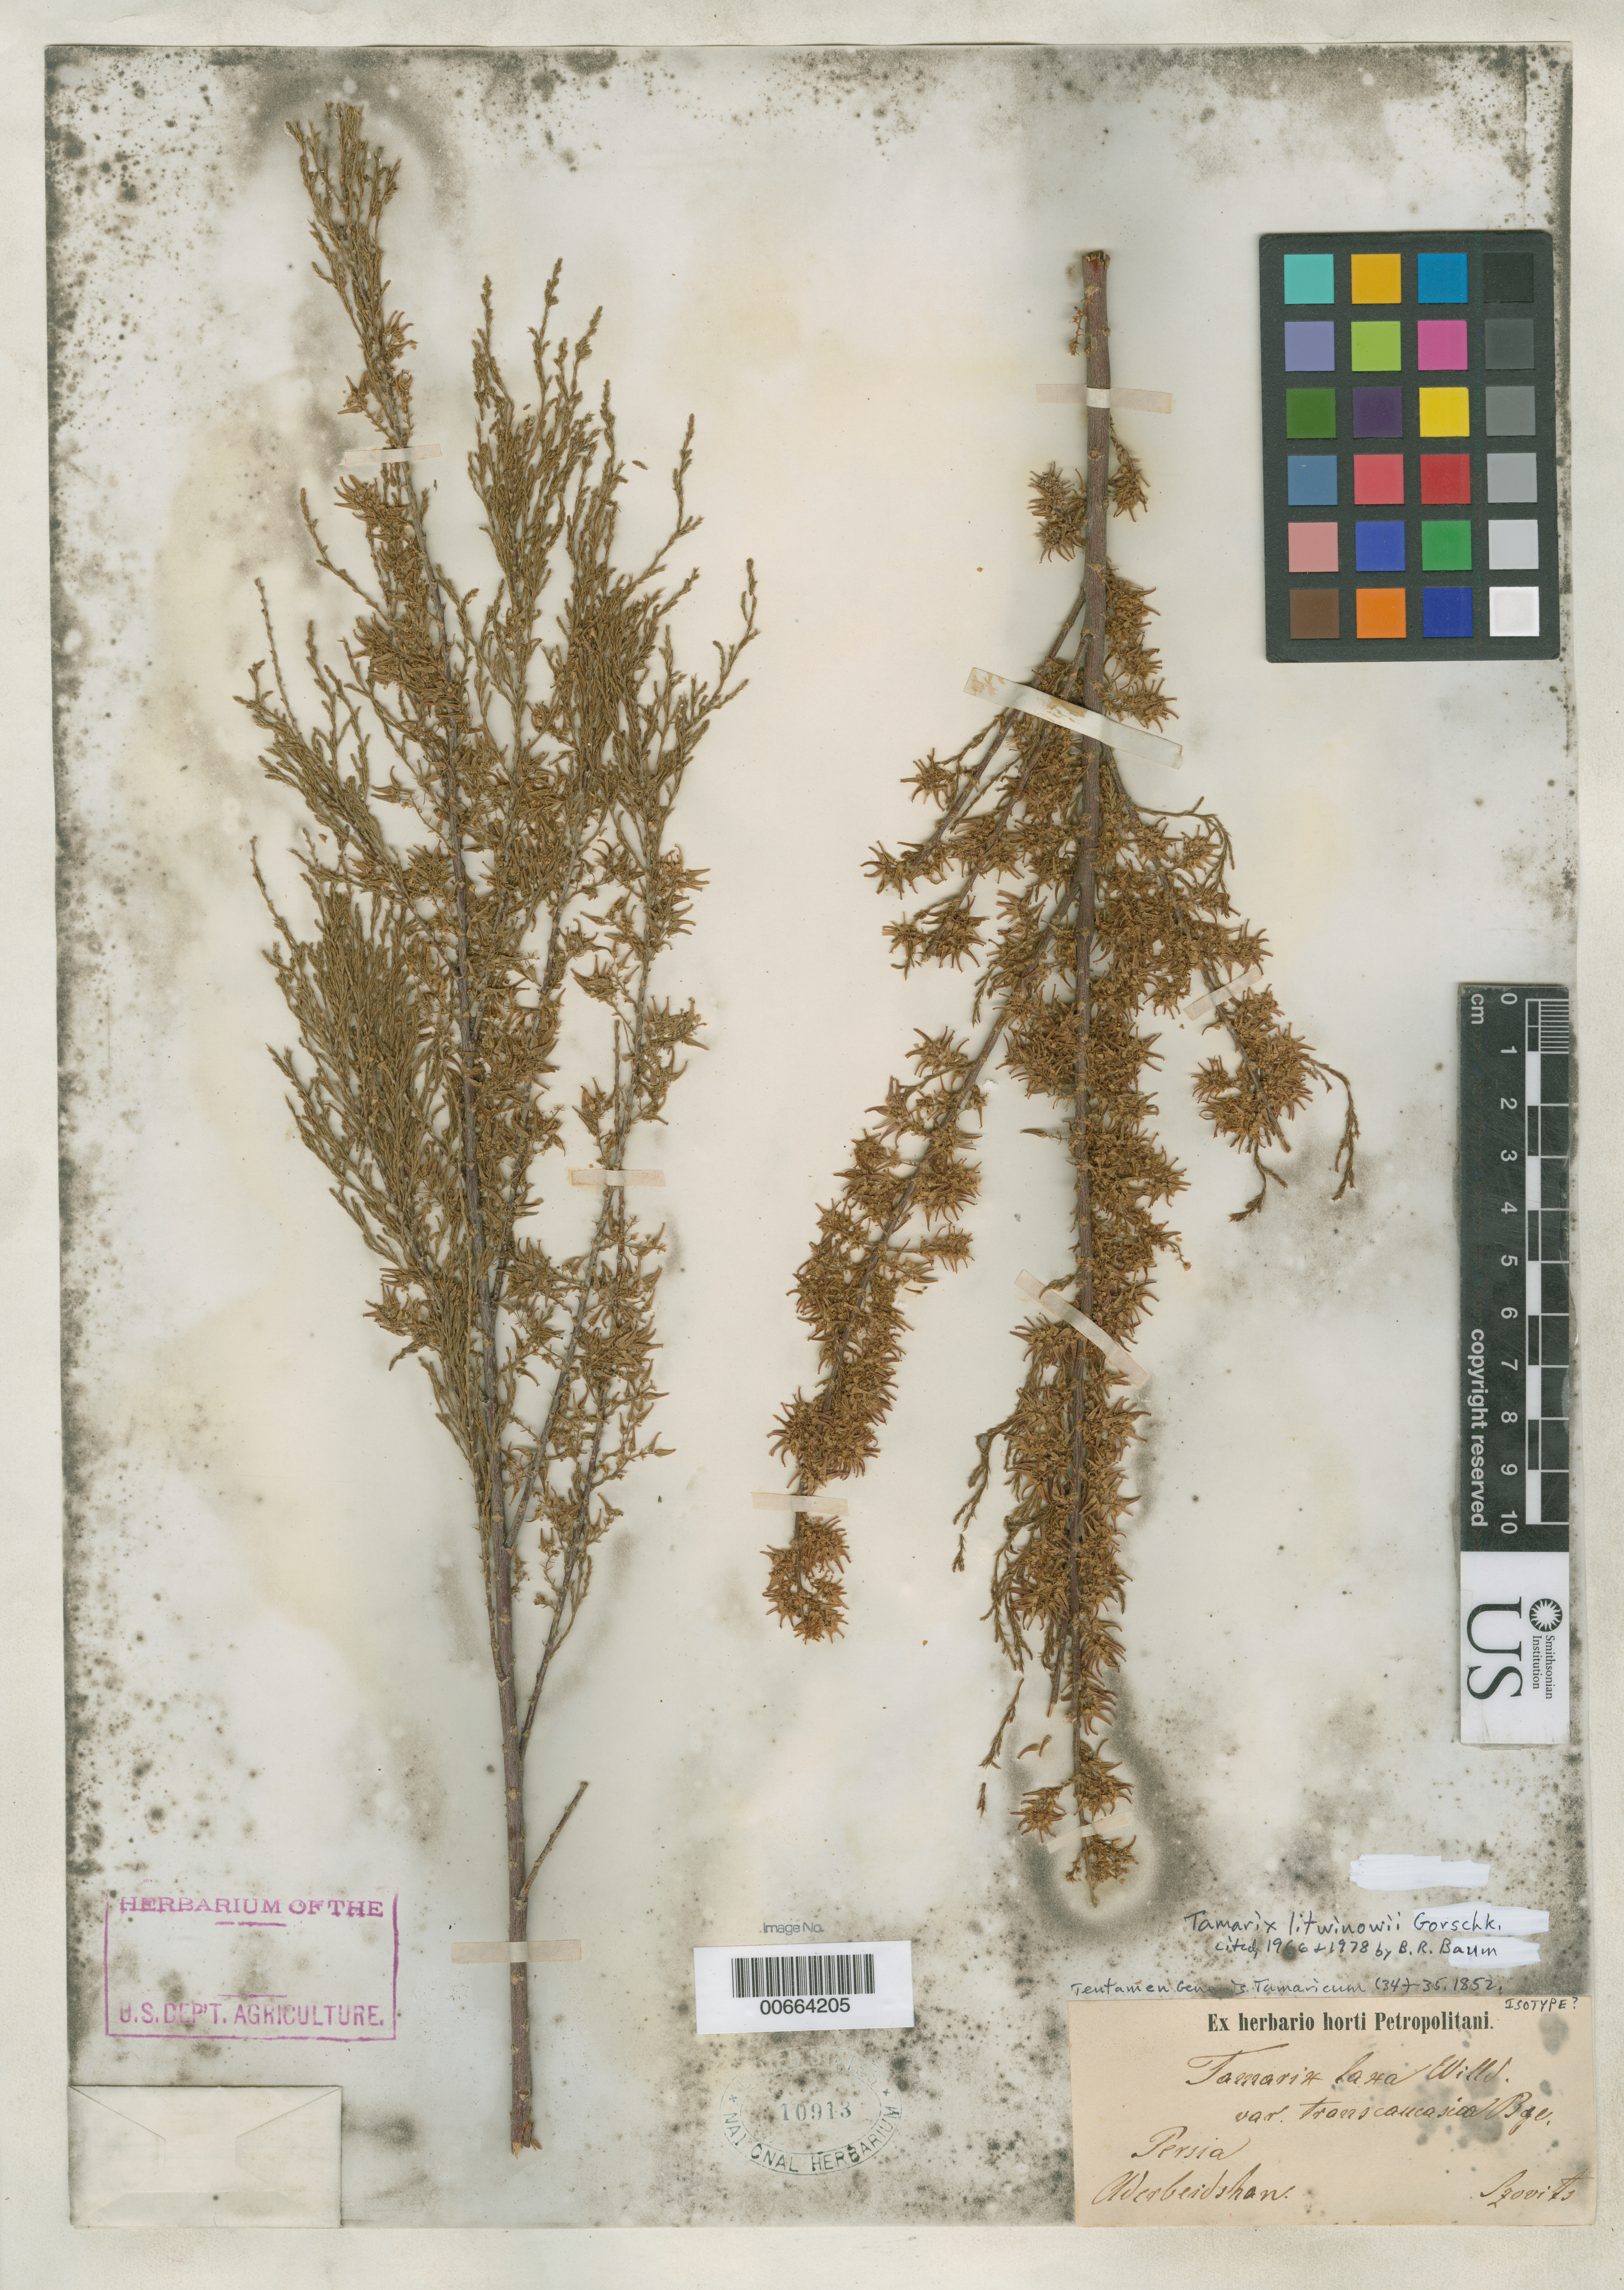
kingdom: Plantae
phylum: Tracheophyta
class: Magnoliopsida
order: Caryophyllales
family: Tamaricaceae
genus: Tamarix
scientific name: Tamarix laxa var. transcaucasica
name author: Bunge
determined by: Baum, B. R.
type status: Possible Isotype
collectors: J. Szovits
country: Iran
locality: Aderbeidshan.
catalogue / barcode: US 10913